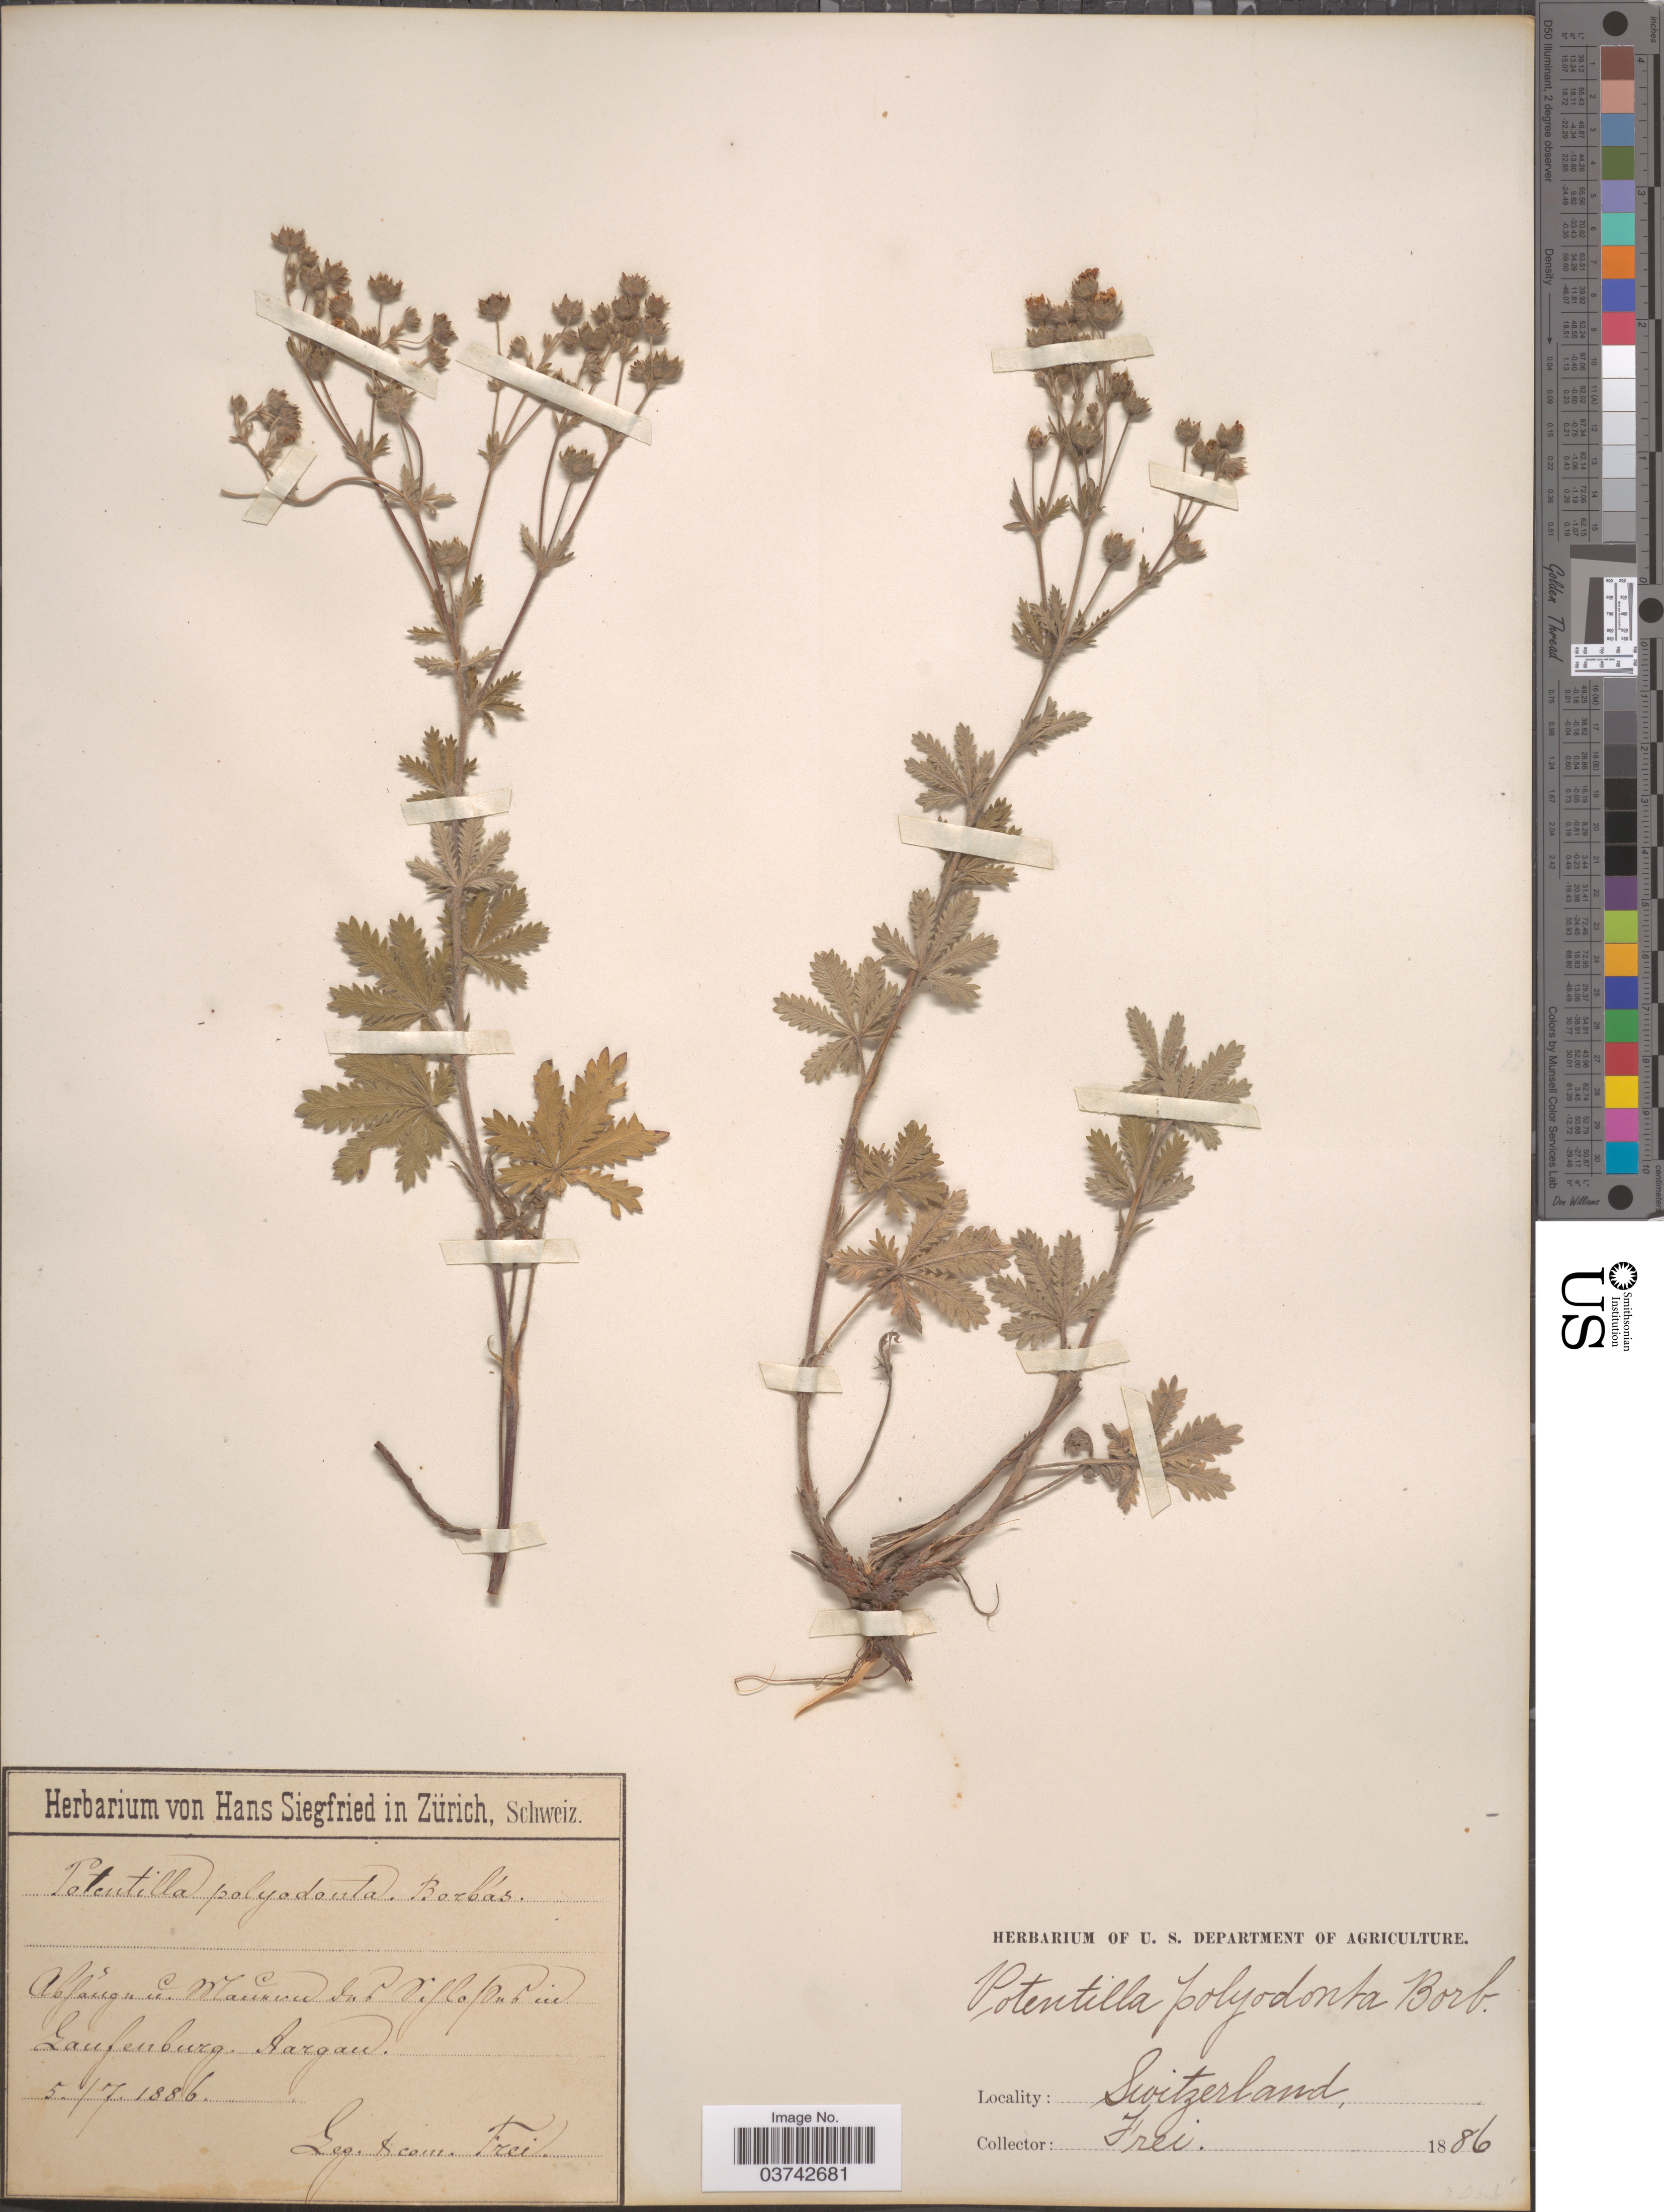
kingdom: Plantae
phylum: Tracheophyta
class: Magnoliopsida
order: Rosales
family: Rosaceae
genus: Potentilla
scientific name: Potentilla polyodonta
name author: Borbás ex Zimmeter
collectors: Frei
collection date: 1886-07-05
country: Switzerland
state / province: Aargau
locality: Laufenburg. Aargau.